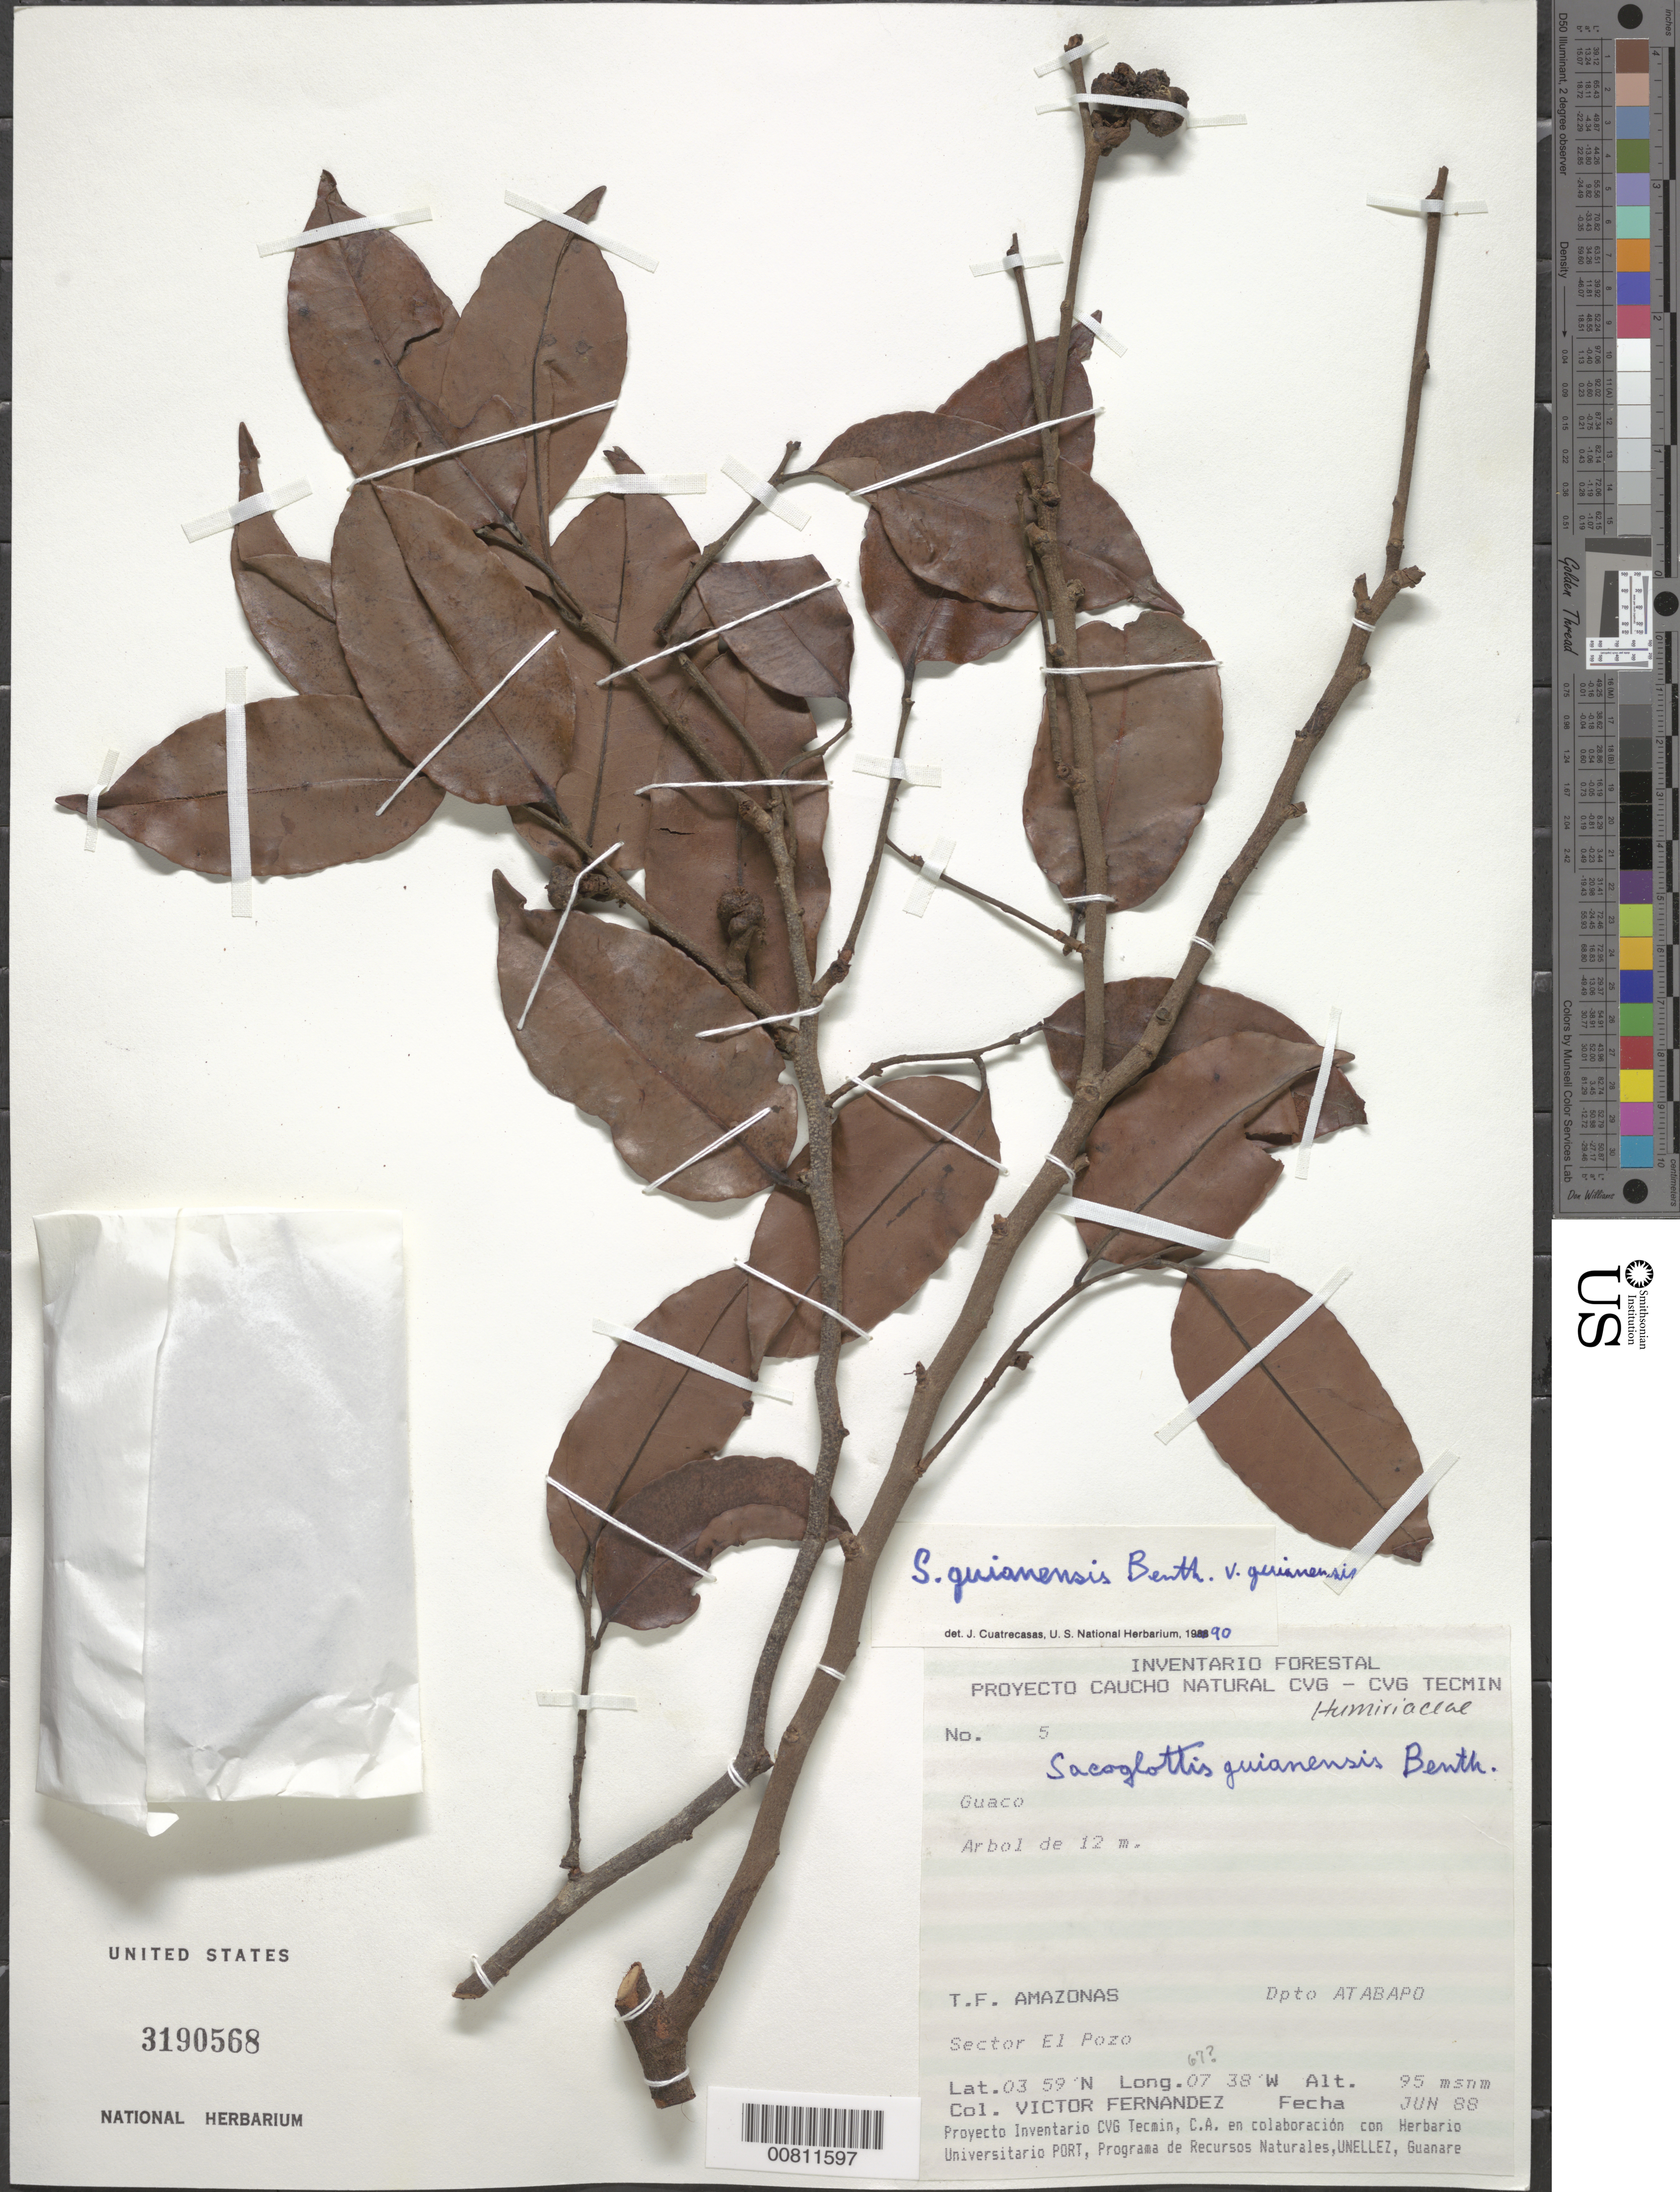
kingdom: Plantae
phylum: Tracheophyta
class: Magnoliopsida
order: Malpighiales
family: Humiriaceae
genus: Sacoglottis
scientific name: Sacoglottis guianensis var. guianensis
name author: Benth.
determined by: Cuatrecasas, J.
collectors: V. Fernandez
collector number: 5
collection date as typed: Jun-88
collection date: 1988-06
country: Venezuela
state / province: Amazonas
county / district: Atabapo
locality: Sector El Pozo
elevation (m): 95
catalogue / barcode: US 3190568